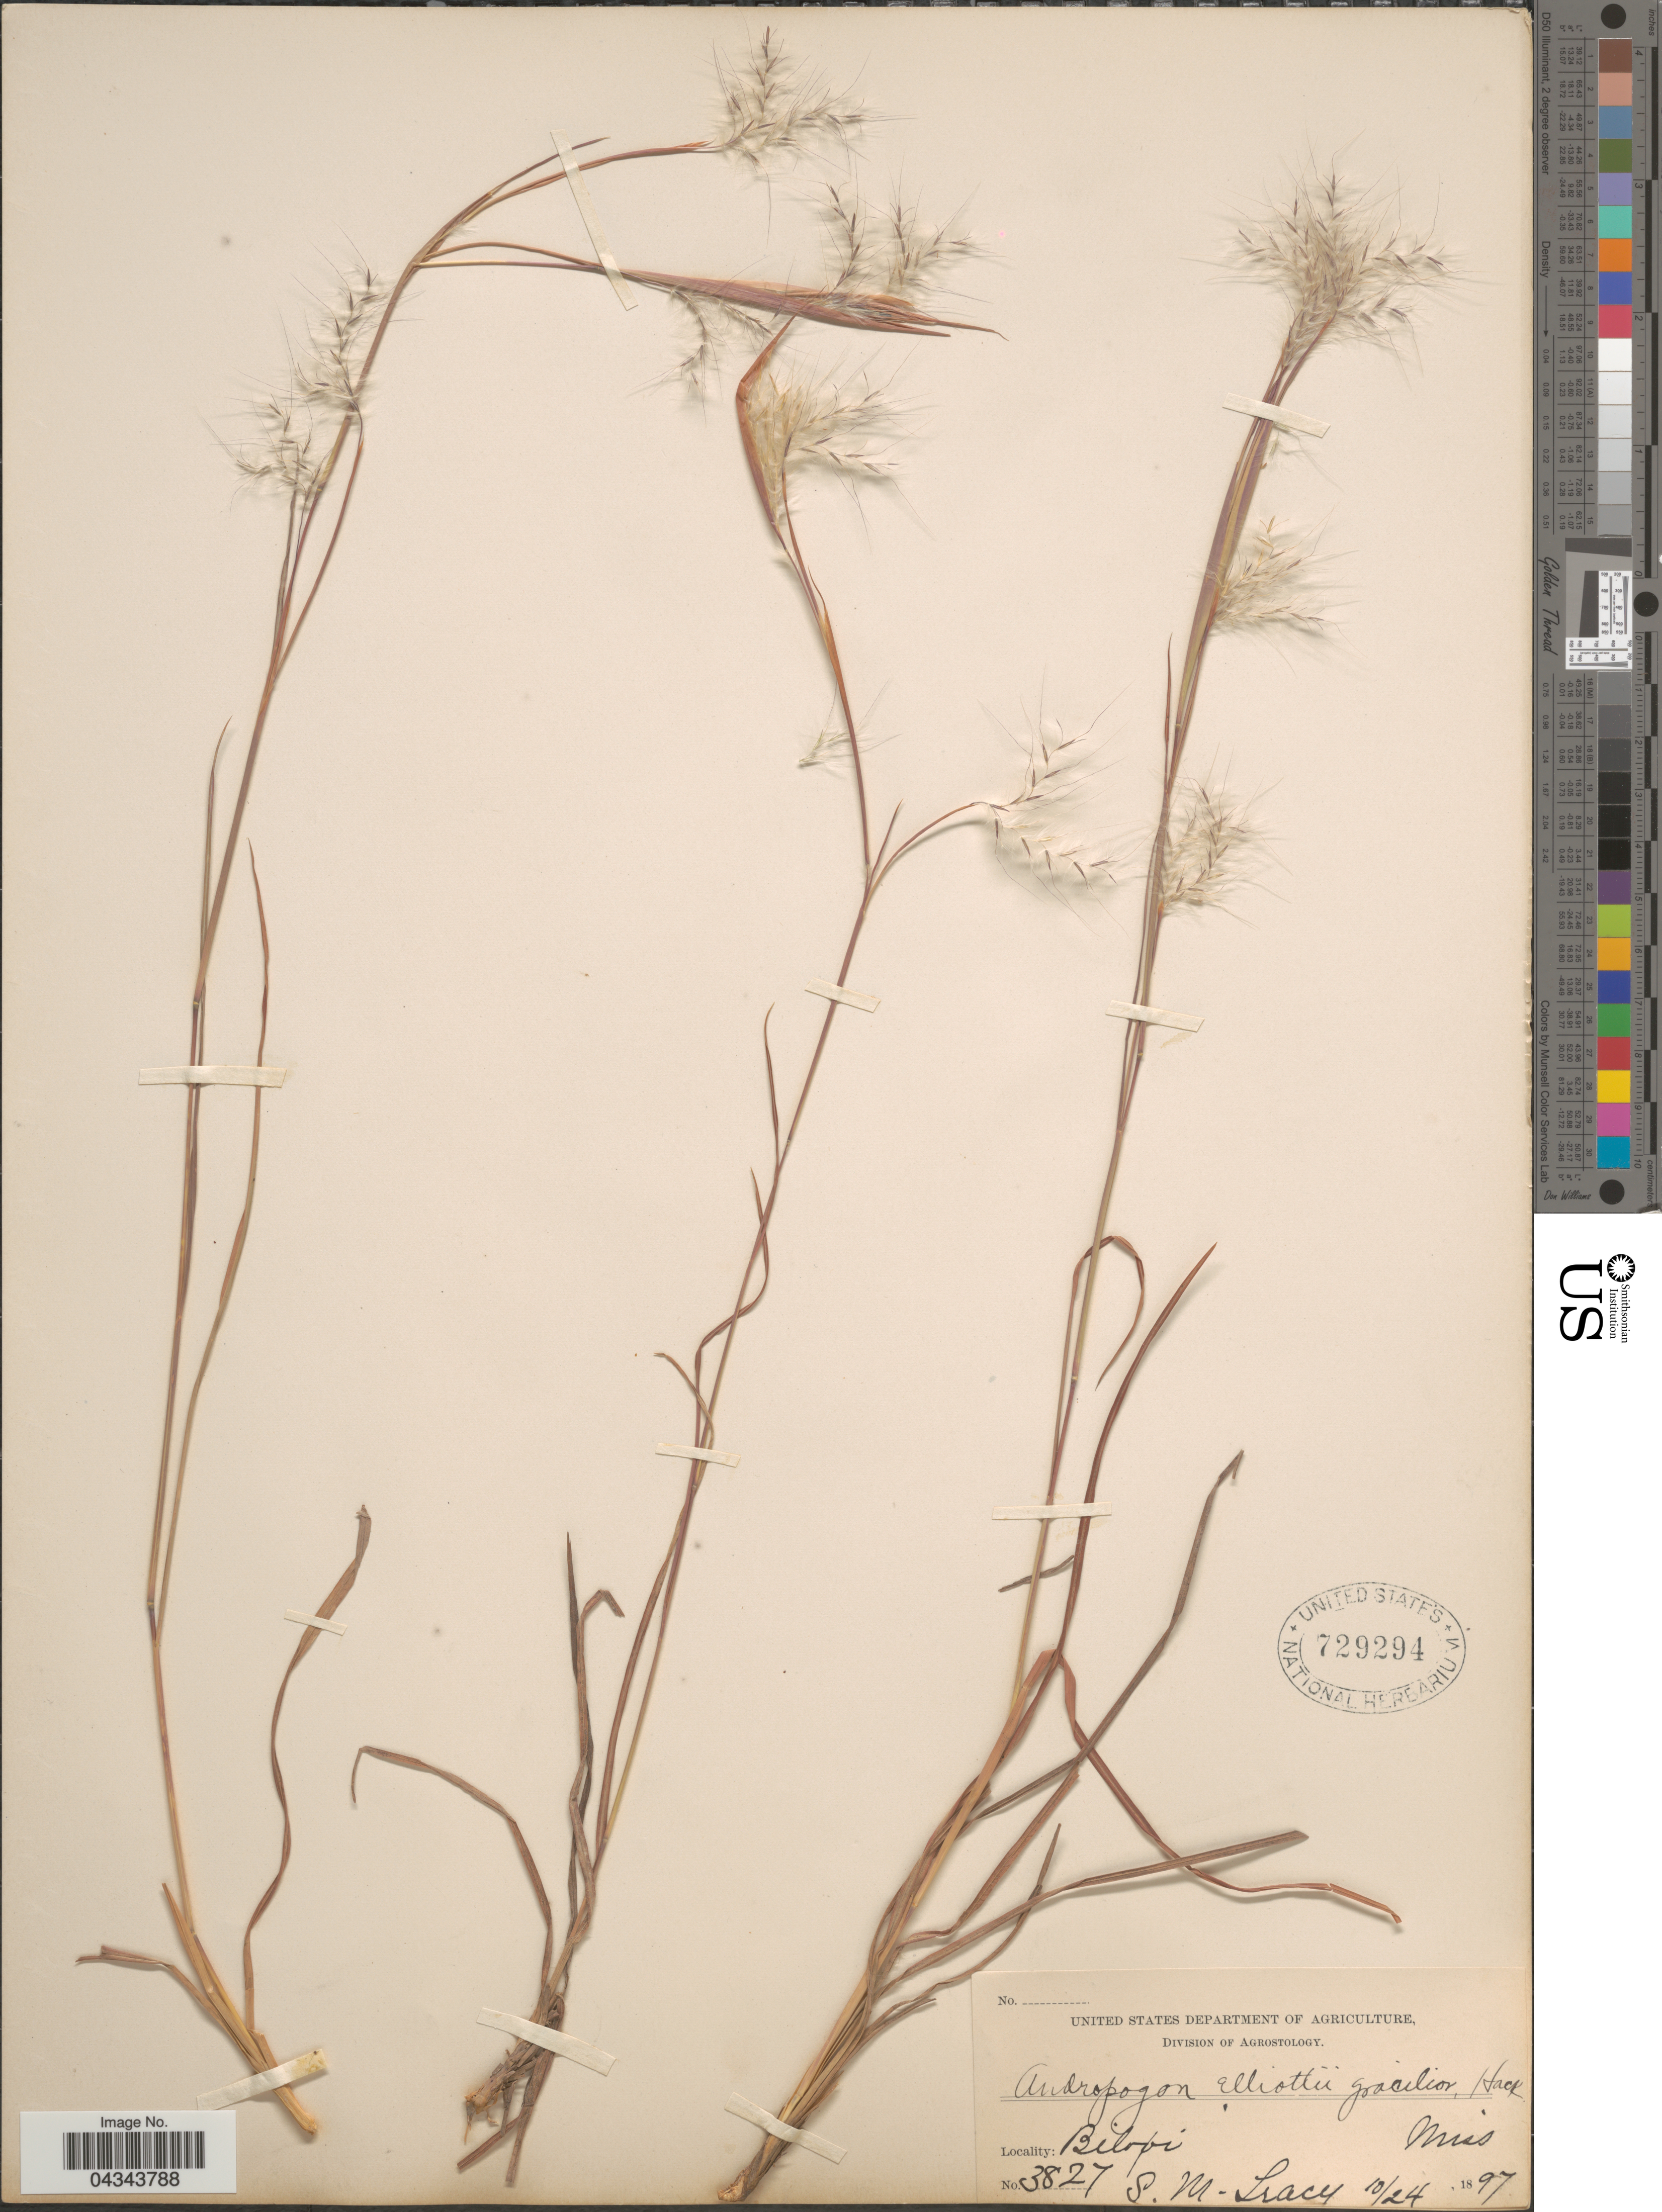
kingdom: Plantae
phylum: Tracheophyta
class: Liliopsida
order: Poales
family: Poaceae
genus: Andropogon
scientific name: Andropogon ternarius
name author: Michx.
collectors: S. M. Tracy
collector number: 3827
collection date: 1897-10-24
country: United States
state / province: Mississippi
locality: Biloxi.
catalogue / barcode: US 729294